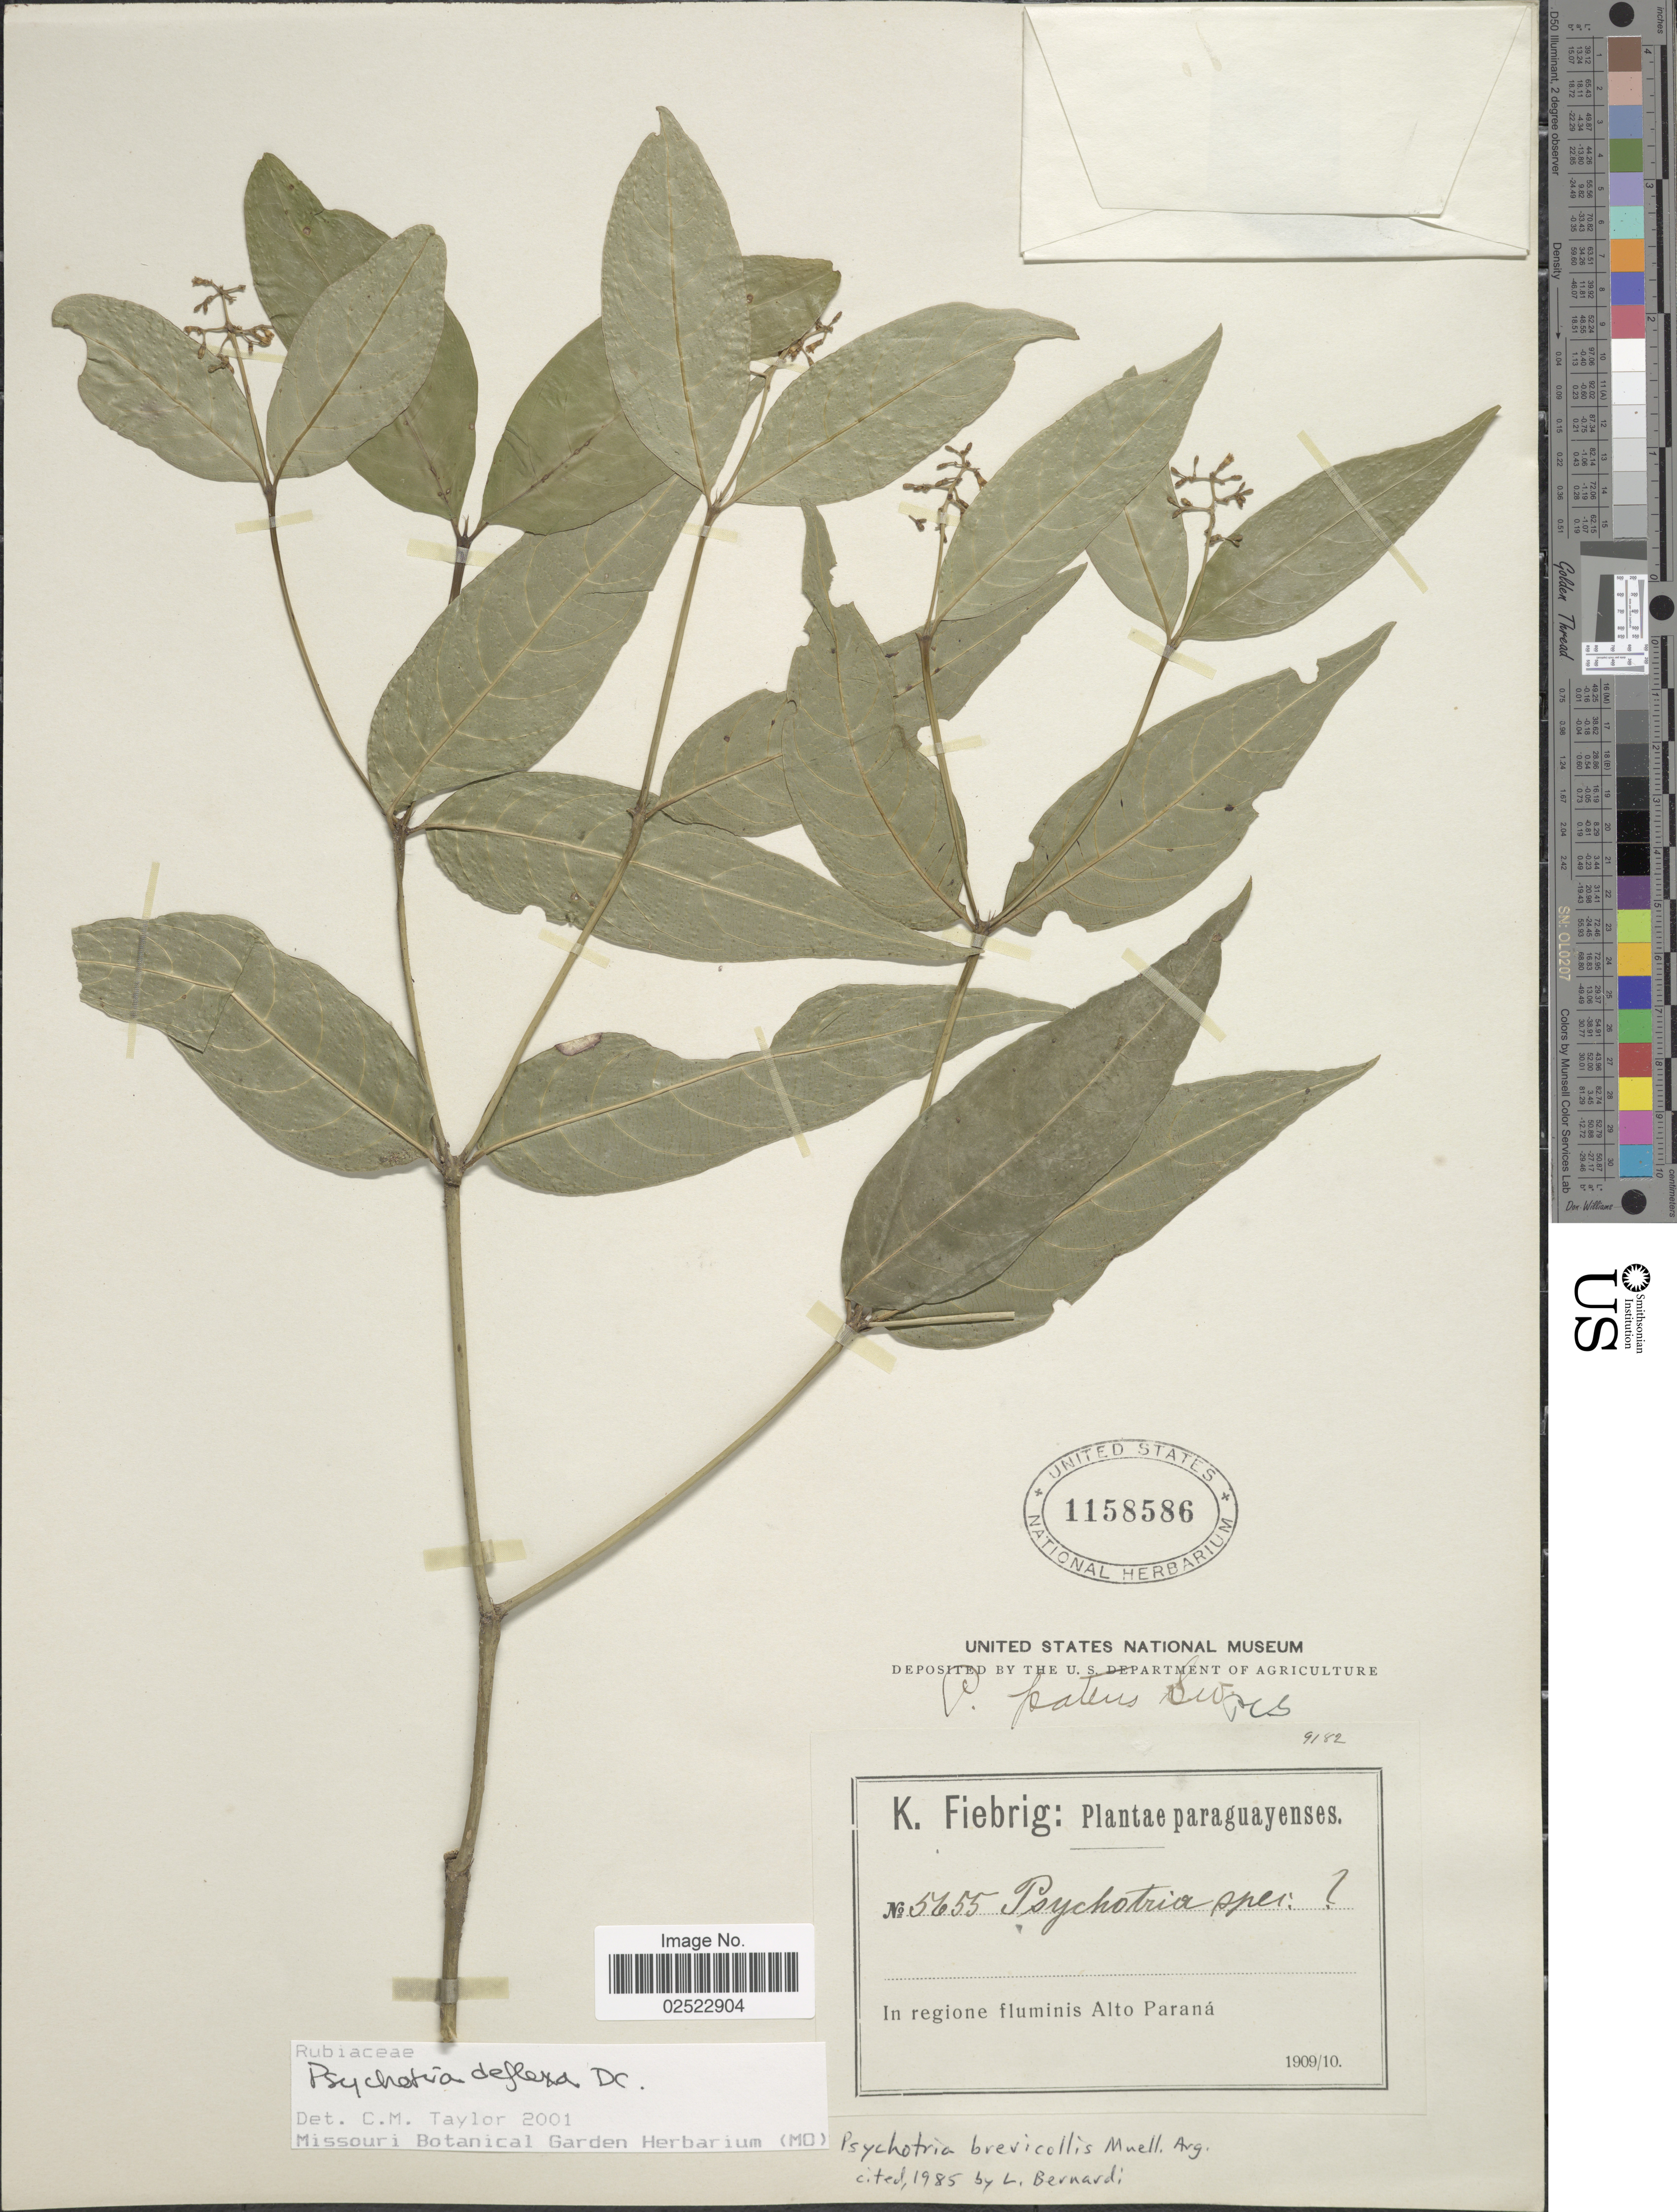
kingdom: Plantae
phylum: Tracheophyta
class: Magnoliopsida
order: Gentianales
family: Rubiaceae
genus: Psychotria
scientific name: Psychotria deflexa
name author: DC.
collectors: K. Fiebrig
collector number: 5655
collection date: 1909/1910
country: Paraguay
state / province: Alto Parana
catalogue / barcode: US 1158586